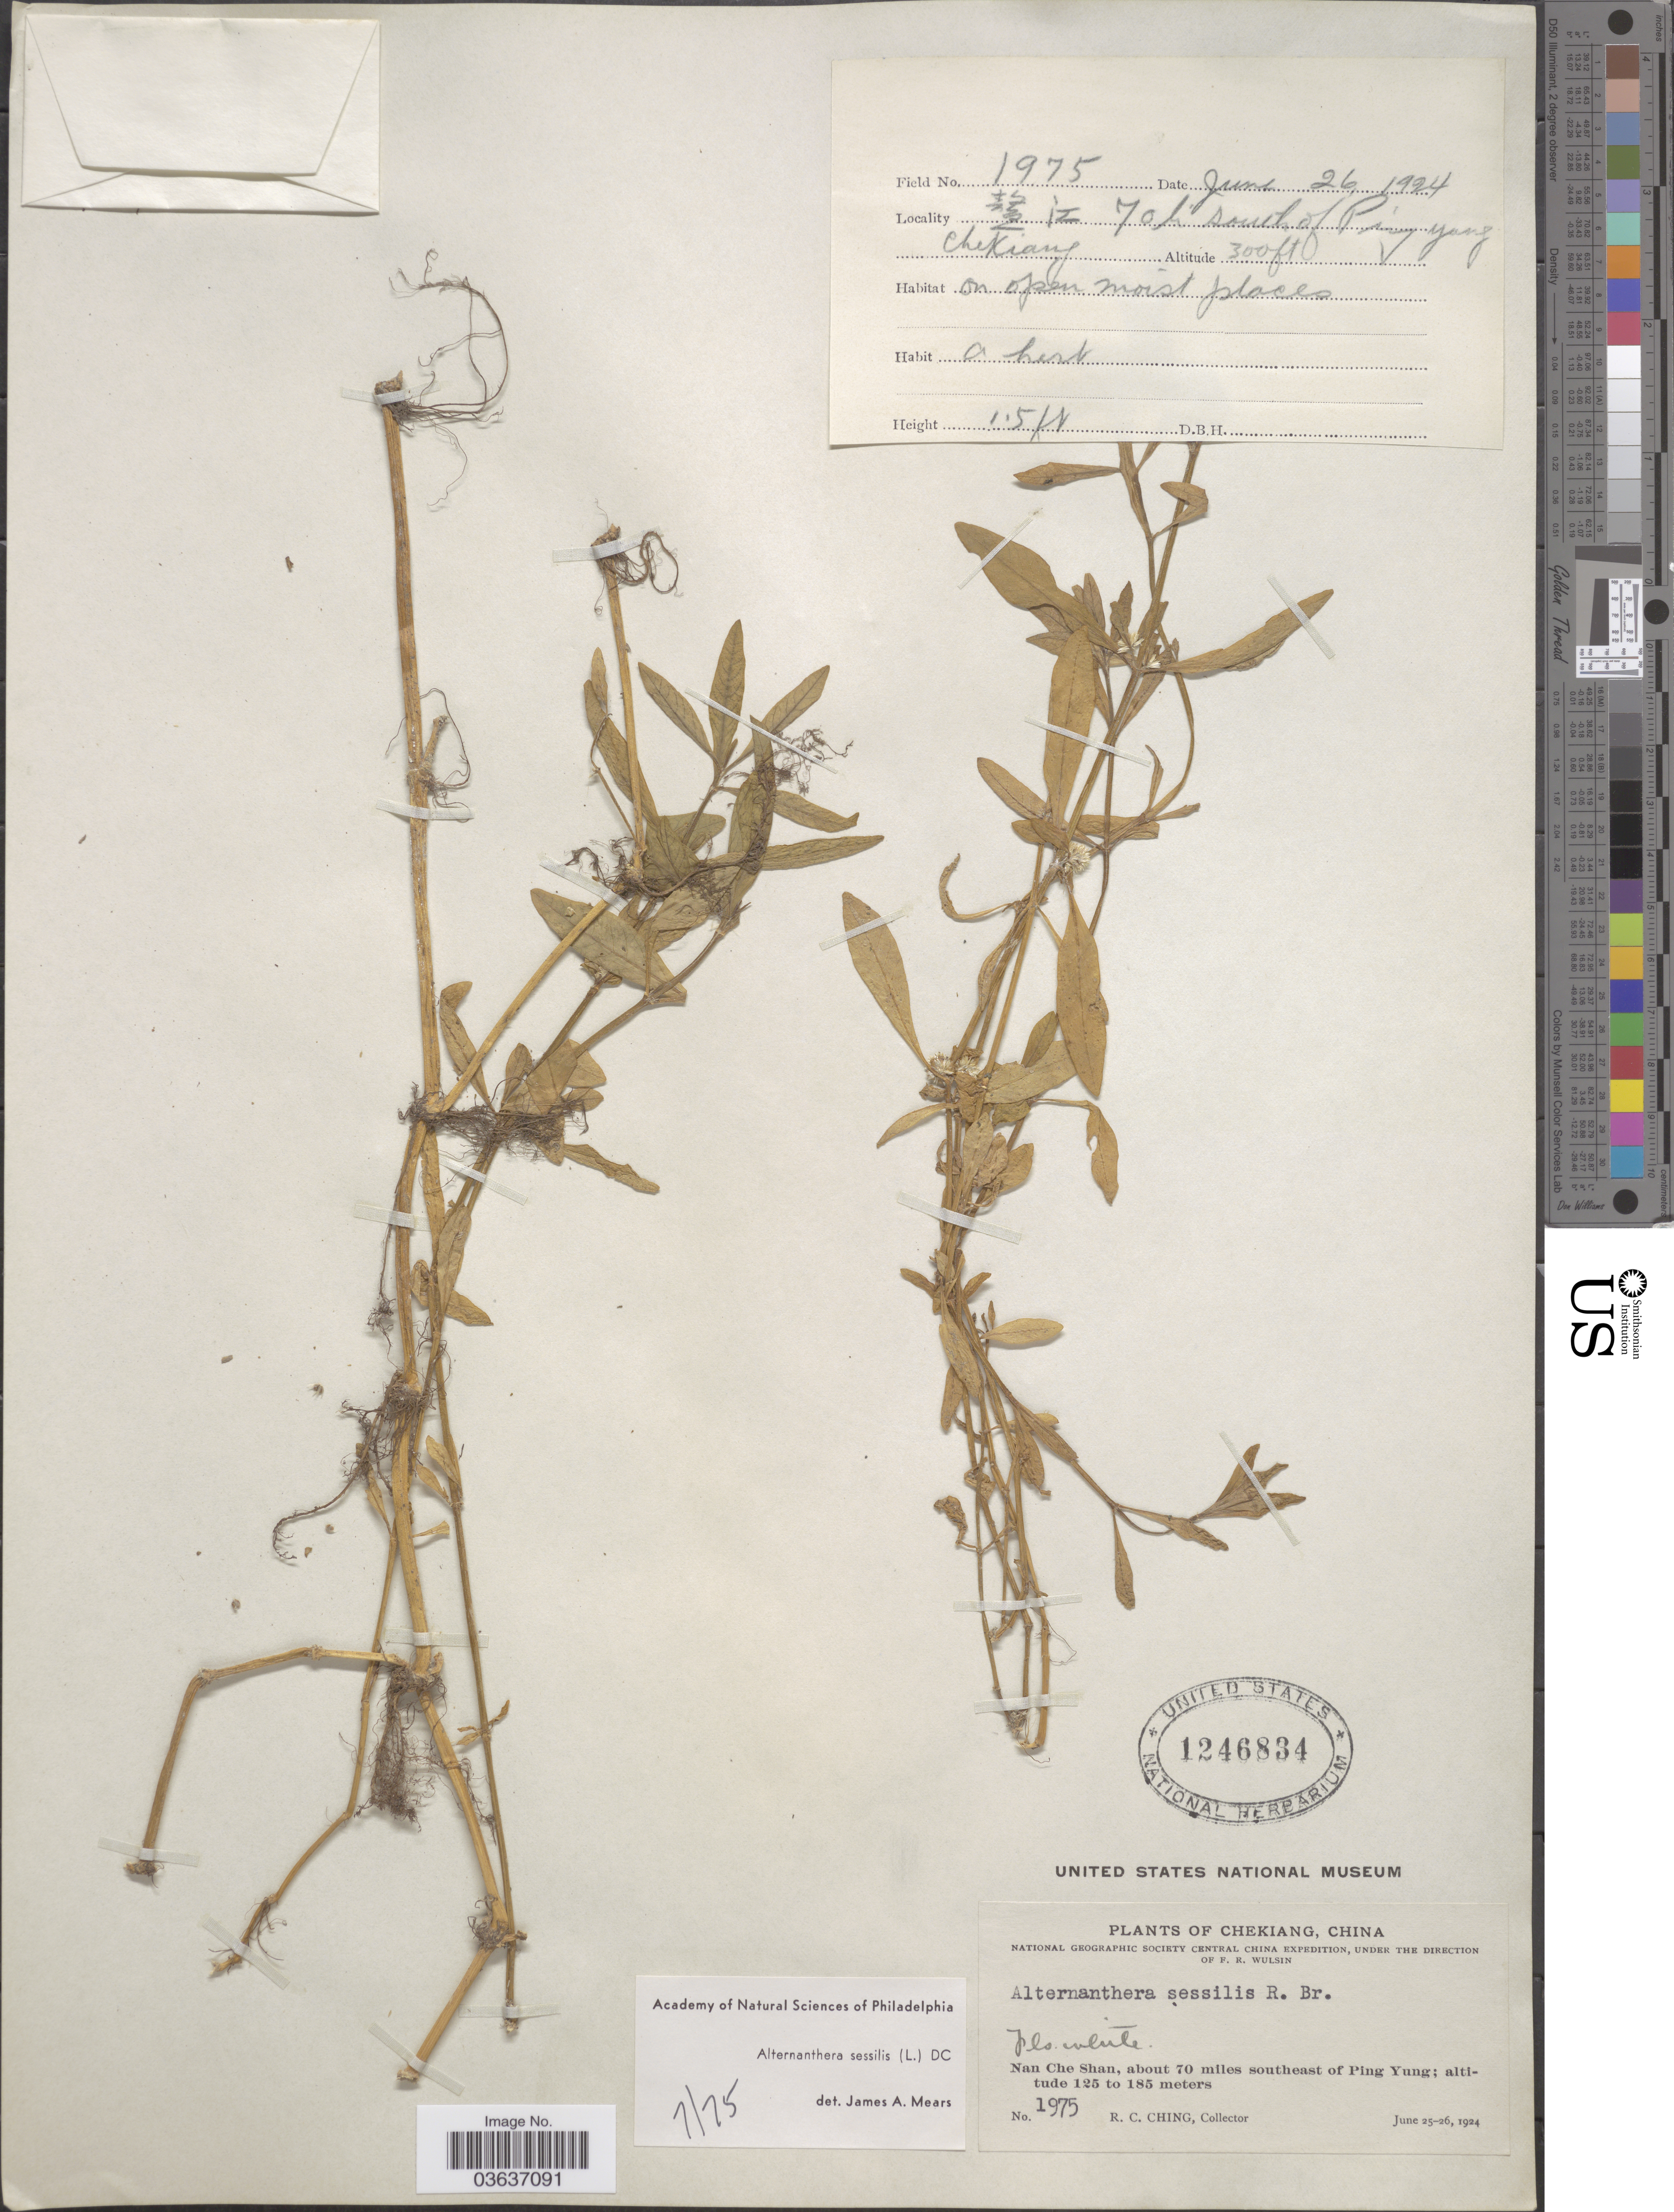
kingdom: Plantae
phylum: Tracheophyta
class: Magnoliopsida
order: Caryophyllales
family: Amaranthaceae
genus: Alternanthera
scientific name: Alternanthera sessilis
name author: (L.) DC.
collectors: R. C. Ching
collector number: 1975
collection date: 1924-06-26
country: China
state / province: Zhejiang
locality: Chekiang. Nan Che Shan, about 70 miles southeast of Ping Yung.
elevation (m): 91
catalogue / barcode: US 1246834